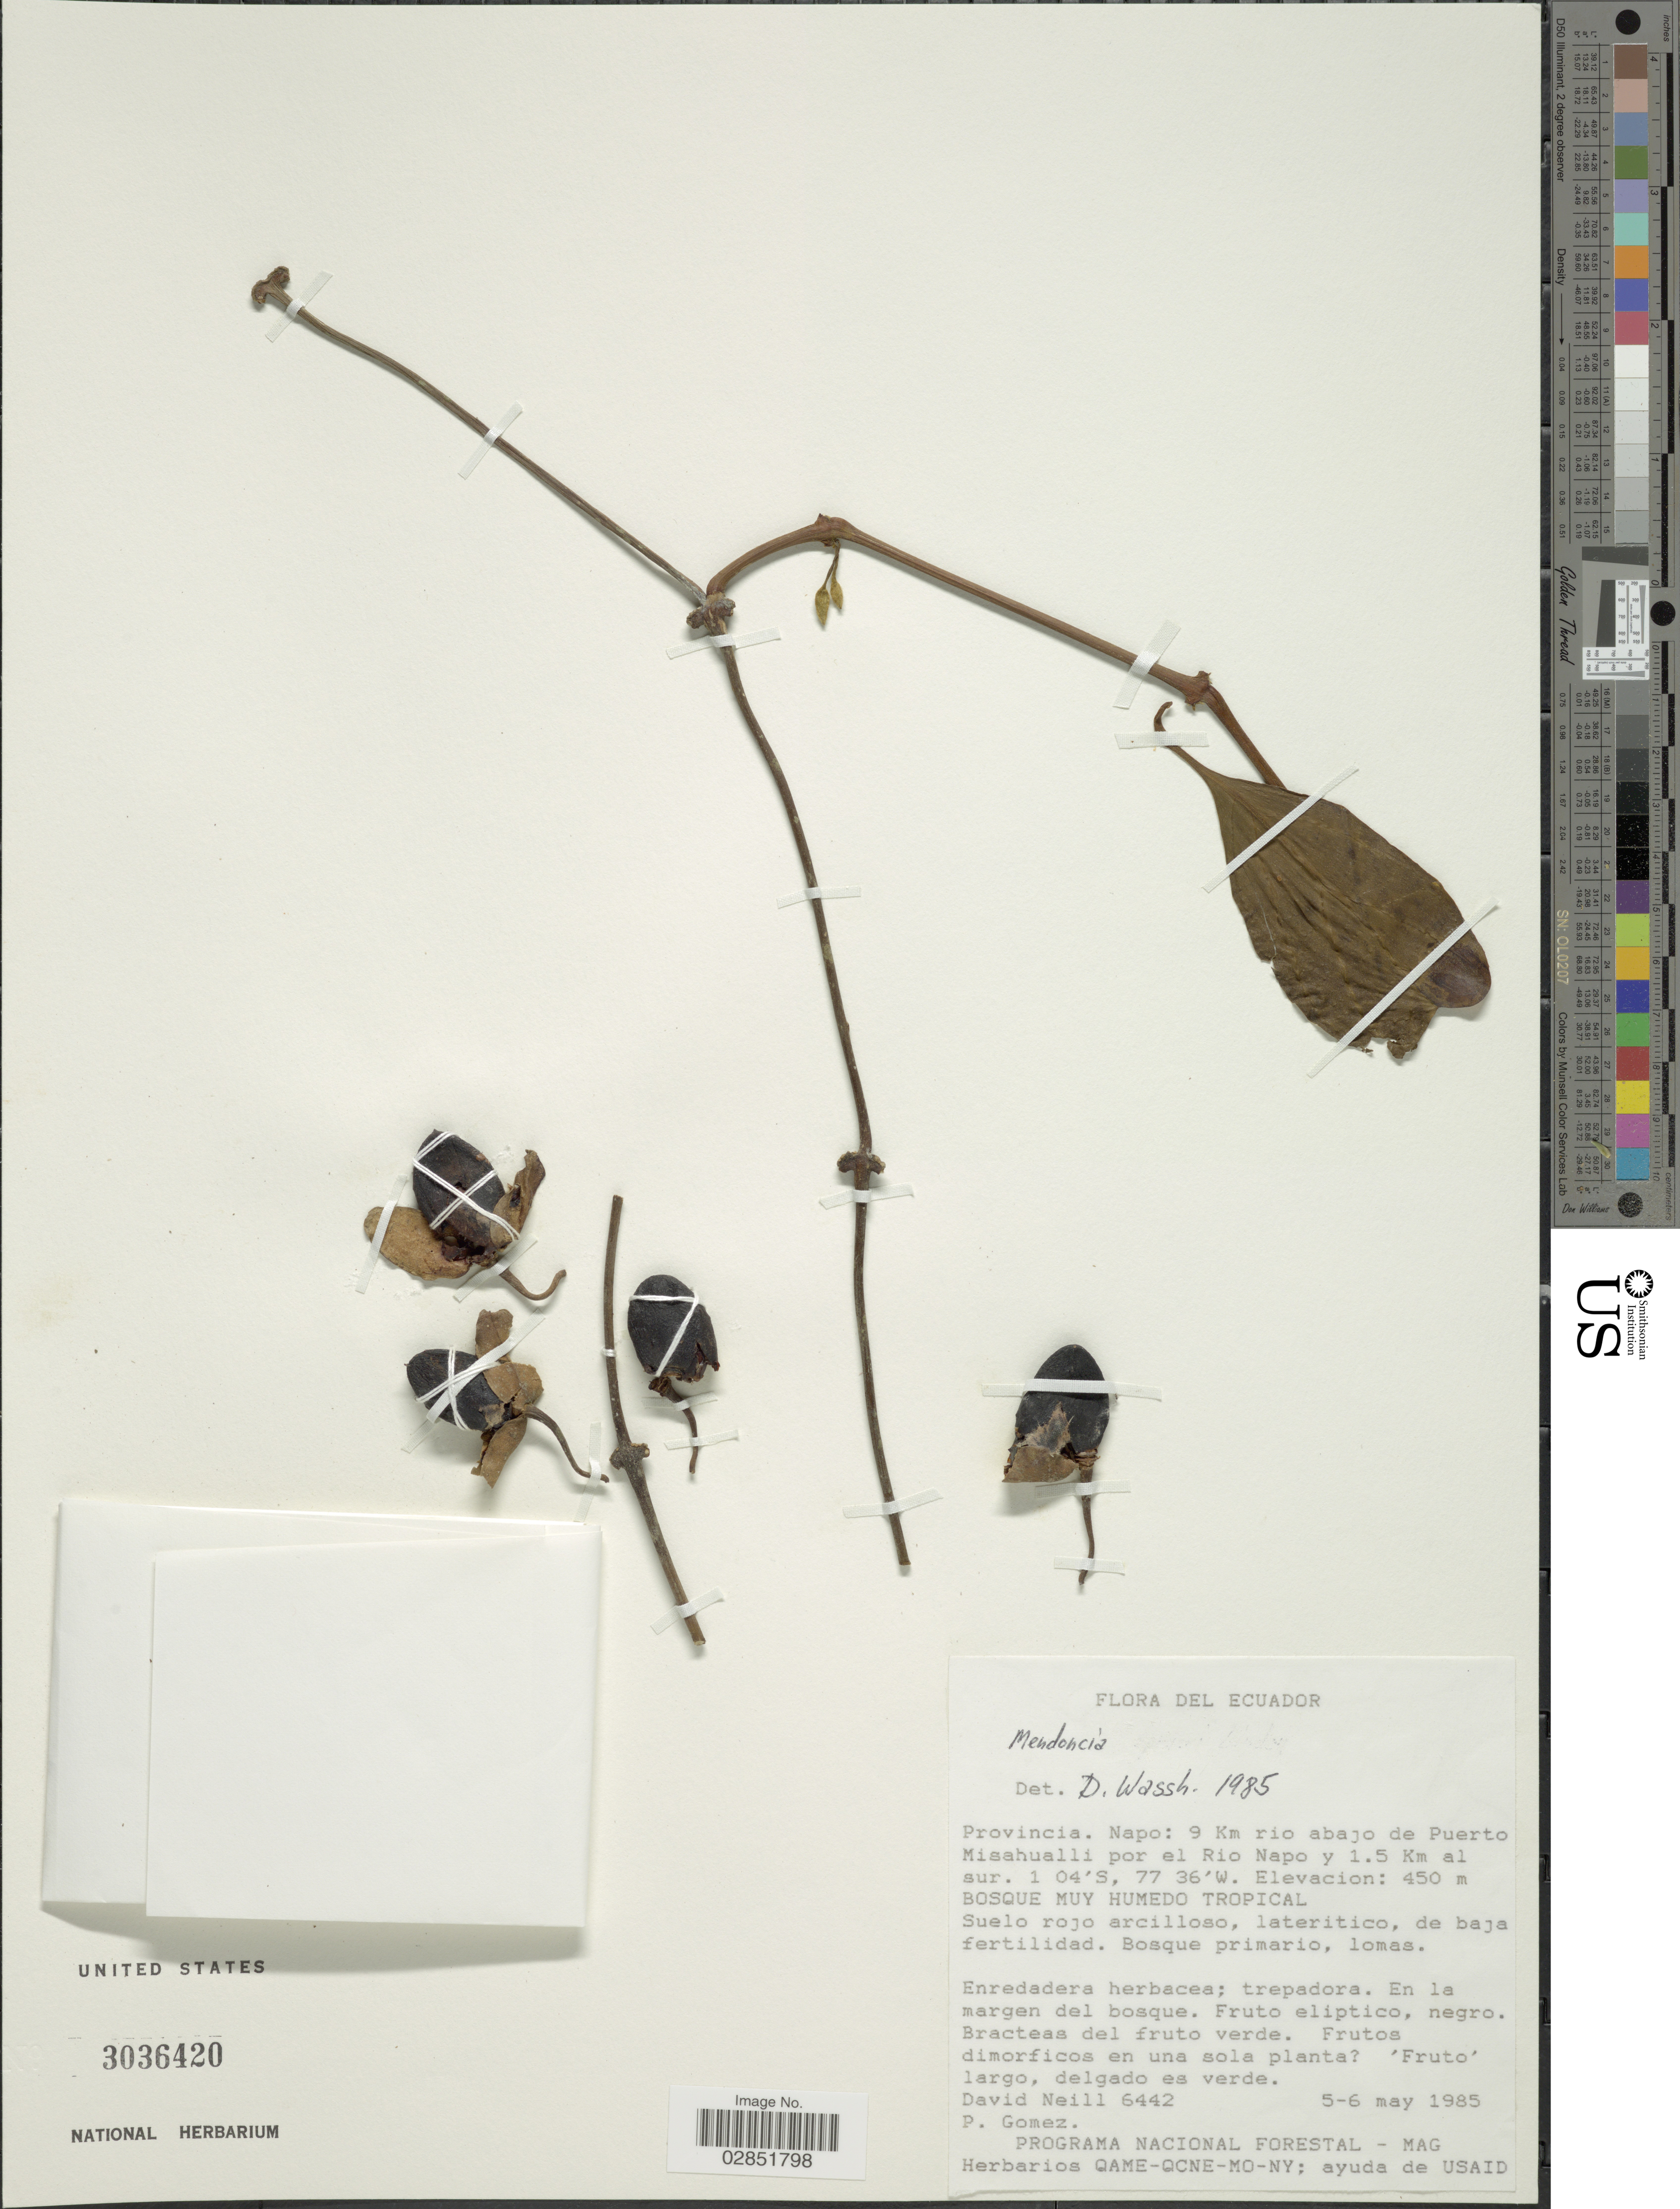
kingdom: Plantae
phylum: Tracheophyta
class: Magnoliopsida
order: Lamiales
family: Acanthaceae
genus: Mendoncia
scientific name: Mendoncia sp.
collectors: D. Neill & P. Gomez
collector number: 6442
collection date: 1985-05-05/1985-05-06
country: Ecuador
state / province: Napo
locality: Provincia. Napo: 9 Km rio abajo de Puerto Misahualli por el Rio Napo y 1.5 Km al sur.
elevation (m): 450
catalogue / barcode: US 3036420